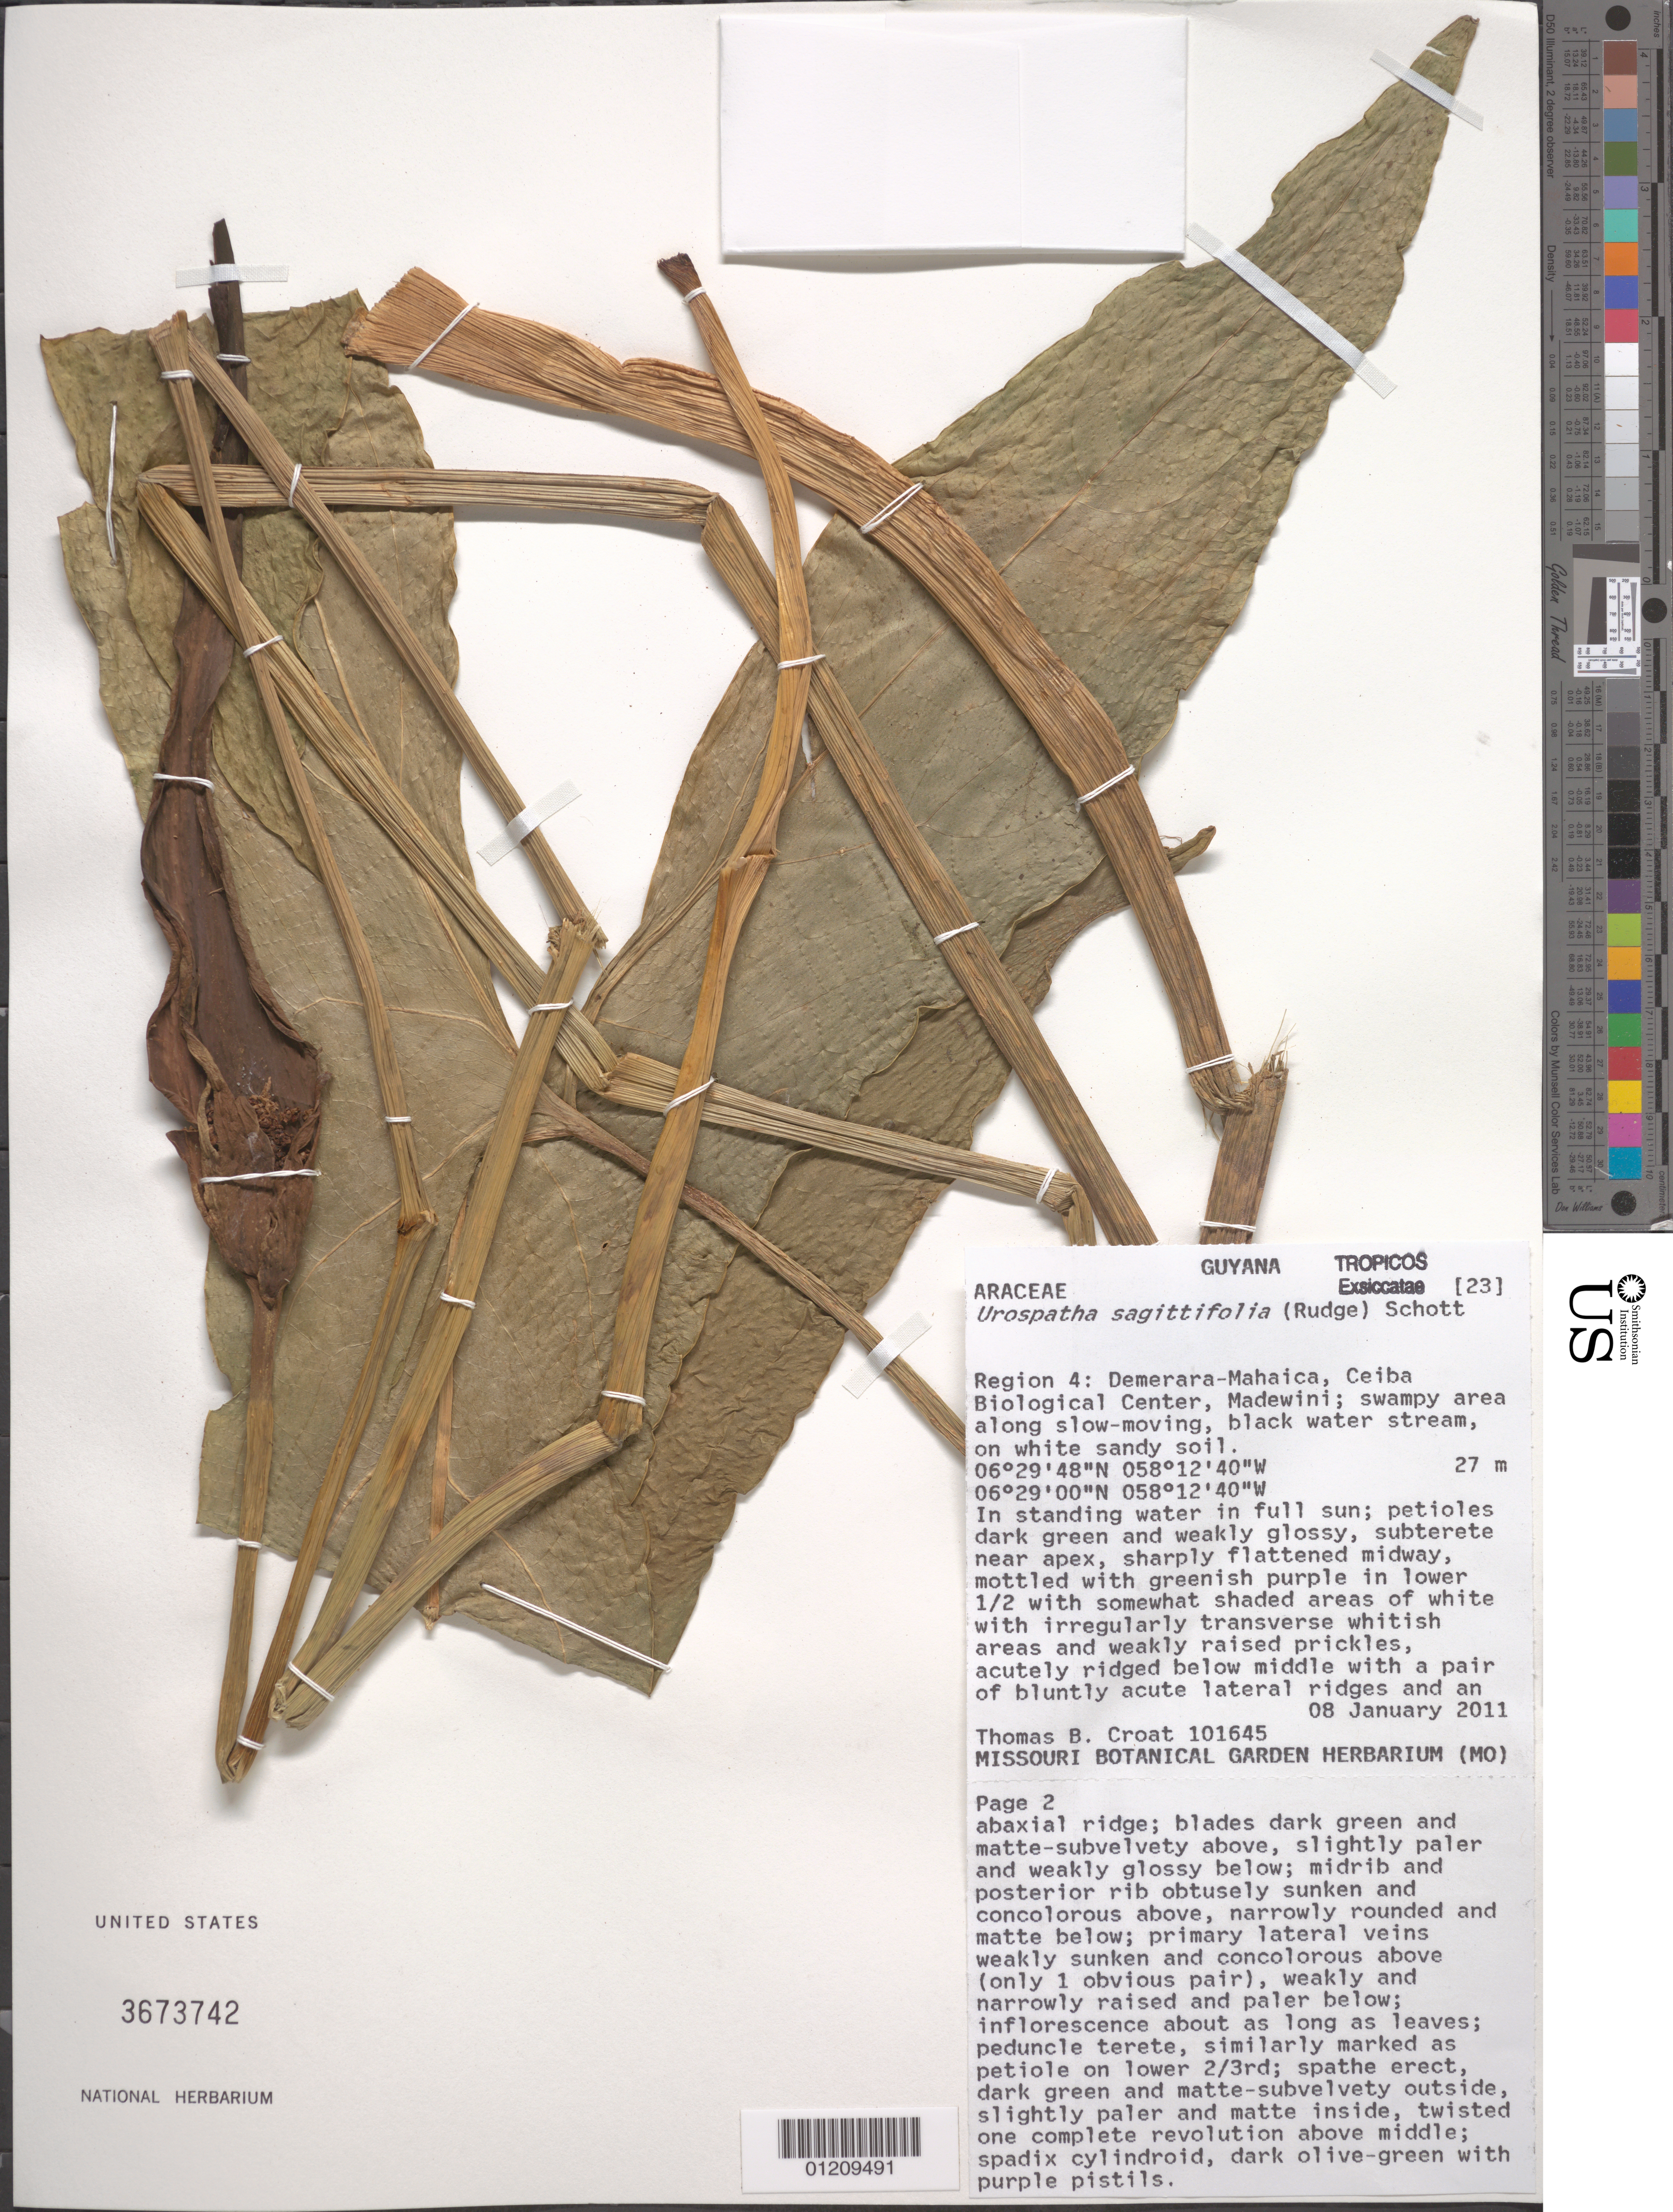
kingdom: Plantae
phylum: Tracheophyta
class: Liliopsida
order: Alismatales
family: Araceae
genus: Urospatha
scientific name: Urospatha sagittifolia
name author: (Rudge) Schott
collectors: T. B. Croat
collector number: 101645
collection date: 2011-01-08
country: Guyana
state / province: Demerara-Mahaica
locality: Ceiba Biological Center, Madewini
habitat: Swampy area along slow-moving, black water stream, on white sandy soil. In stnading water in full sun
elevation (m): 27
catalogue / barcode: US 3673742